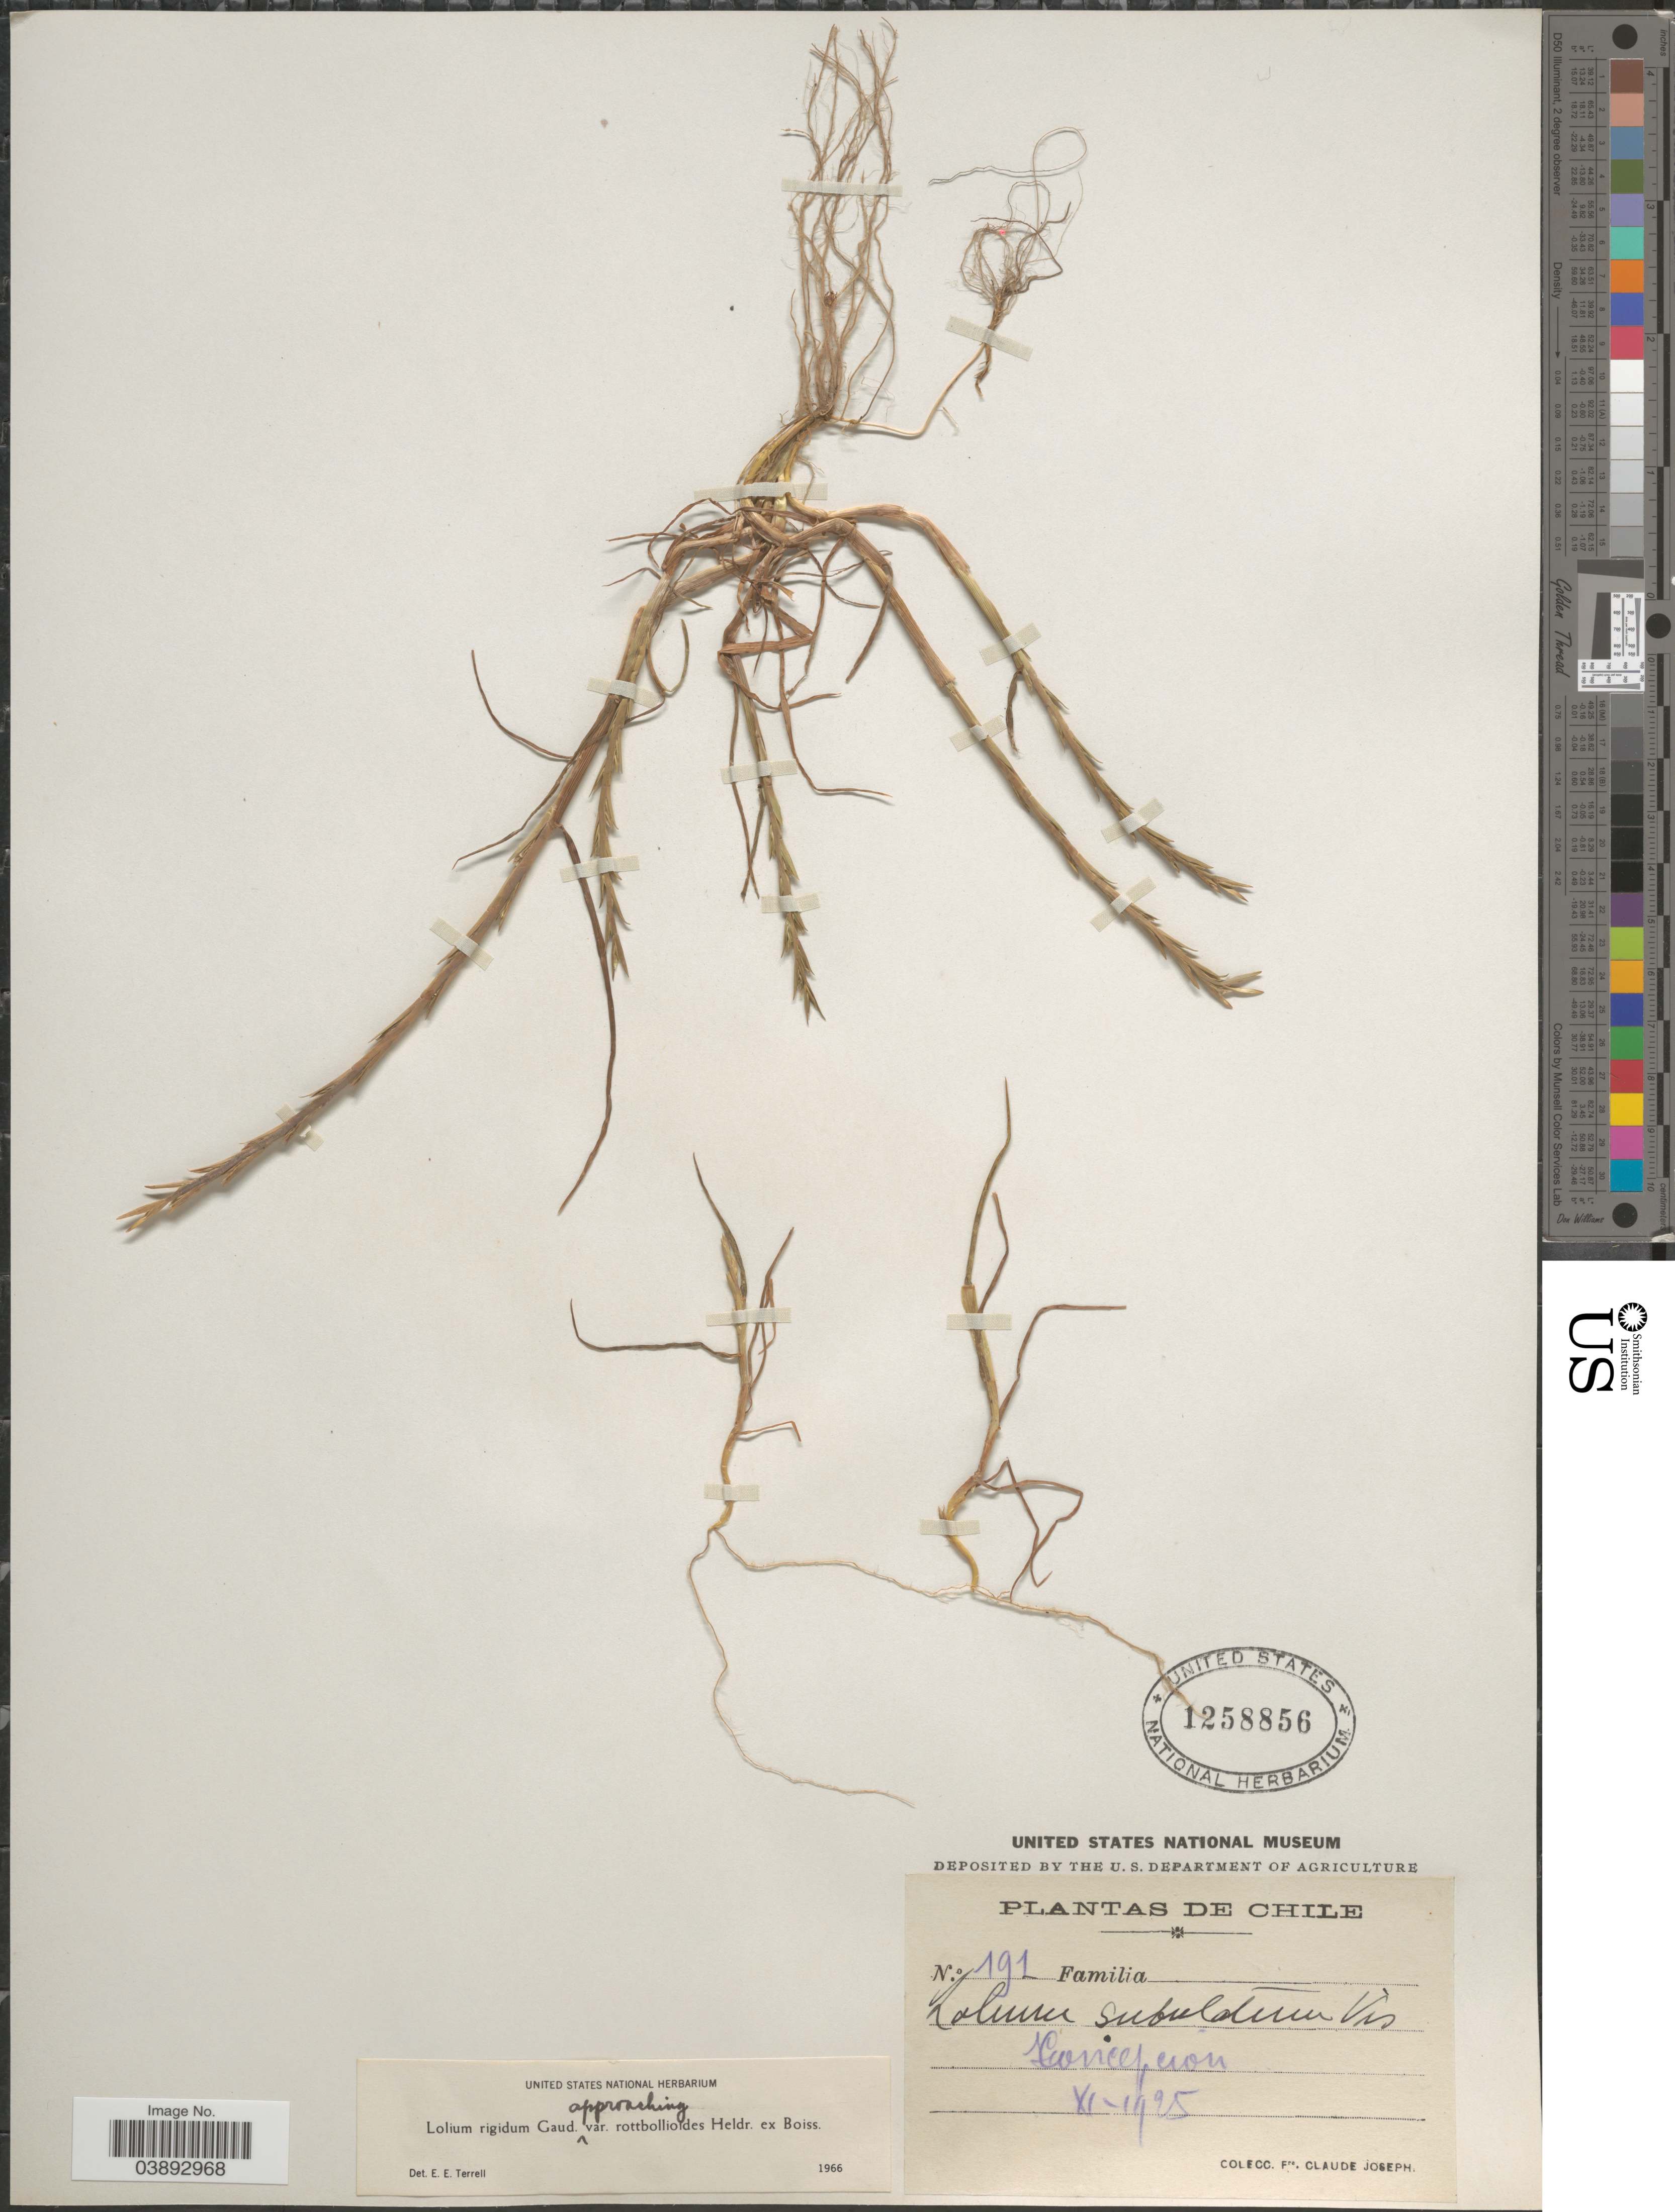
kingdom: Plantae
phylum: Tracheophyta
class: Liliopsida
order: Poales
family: Poaceae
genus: Lolium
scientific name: Lolium rigidum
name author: Gaudin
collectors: Bro. Claude-Joseph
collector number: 191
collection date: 1925-11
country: Chile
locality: Concepción.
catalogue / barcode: US 1258856